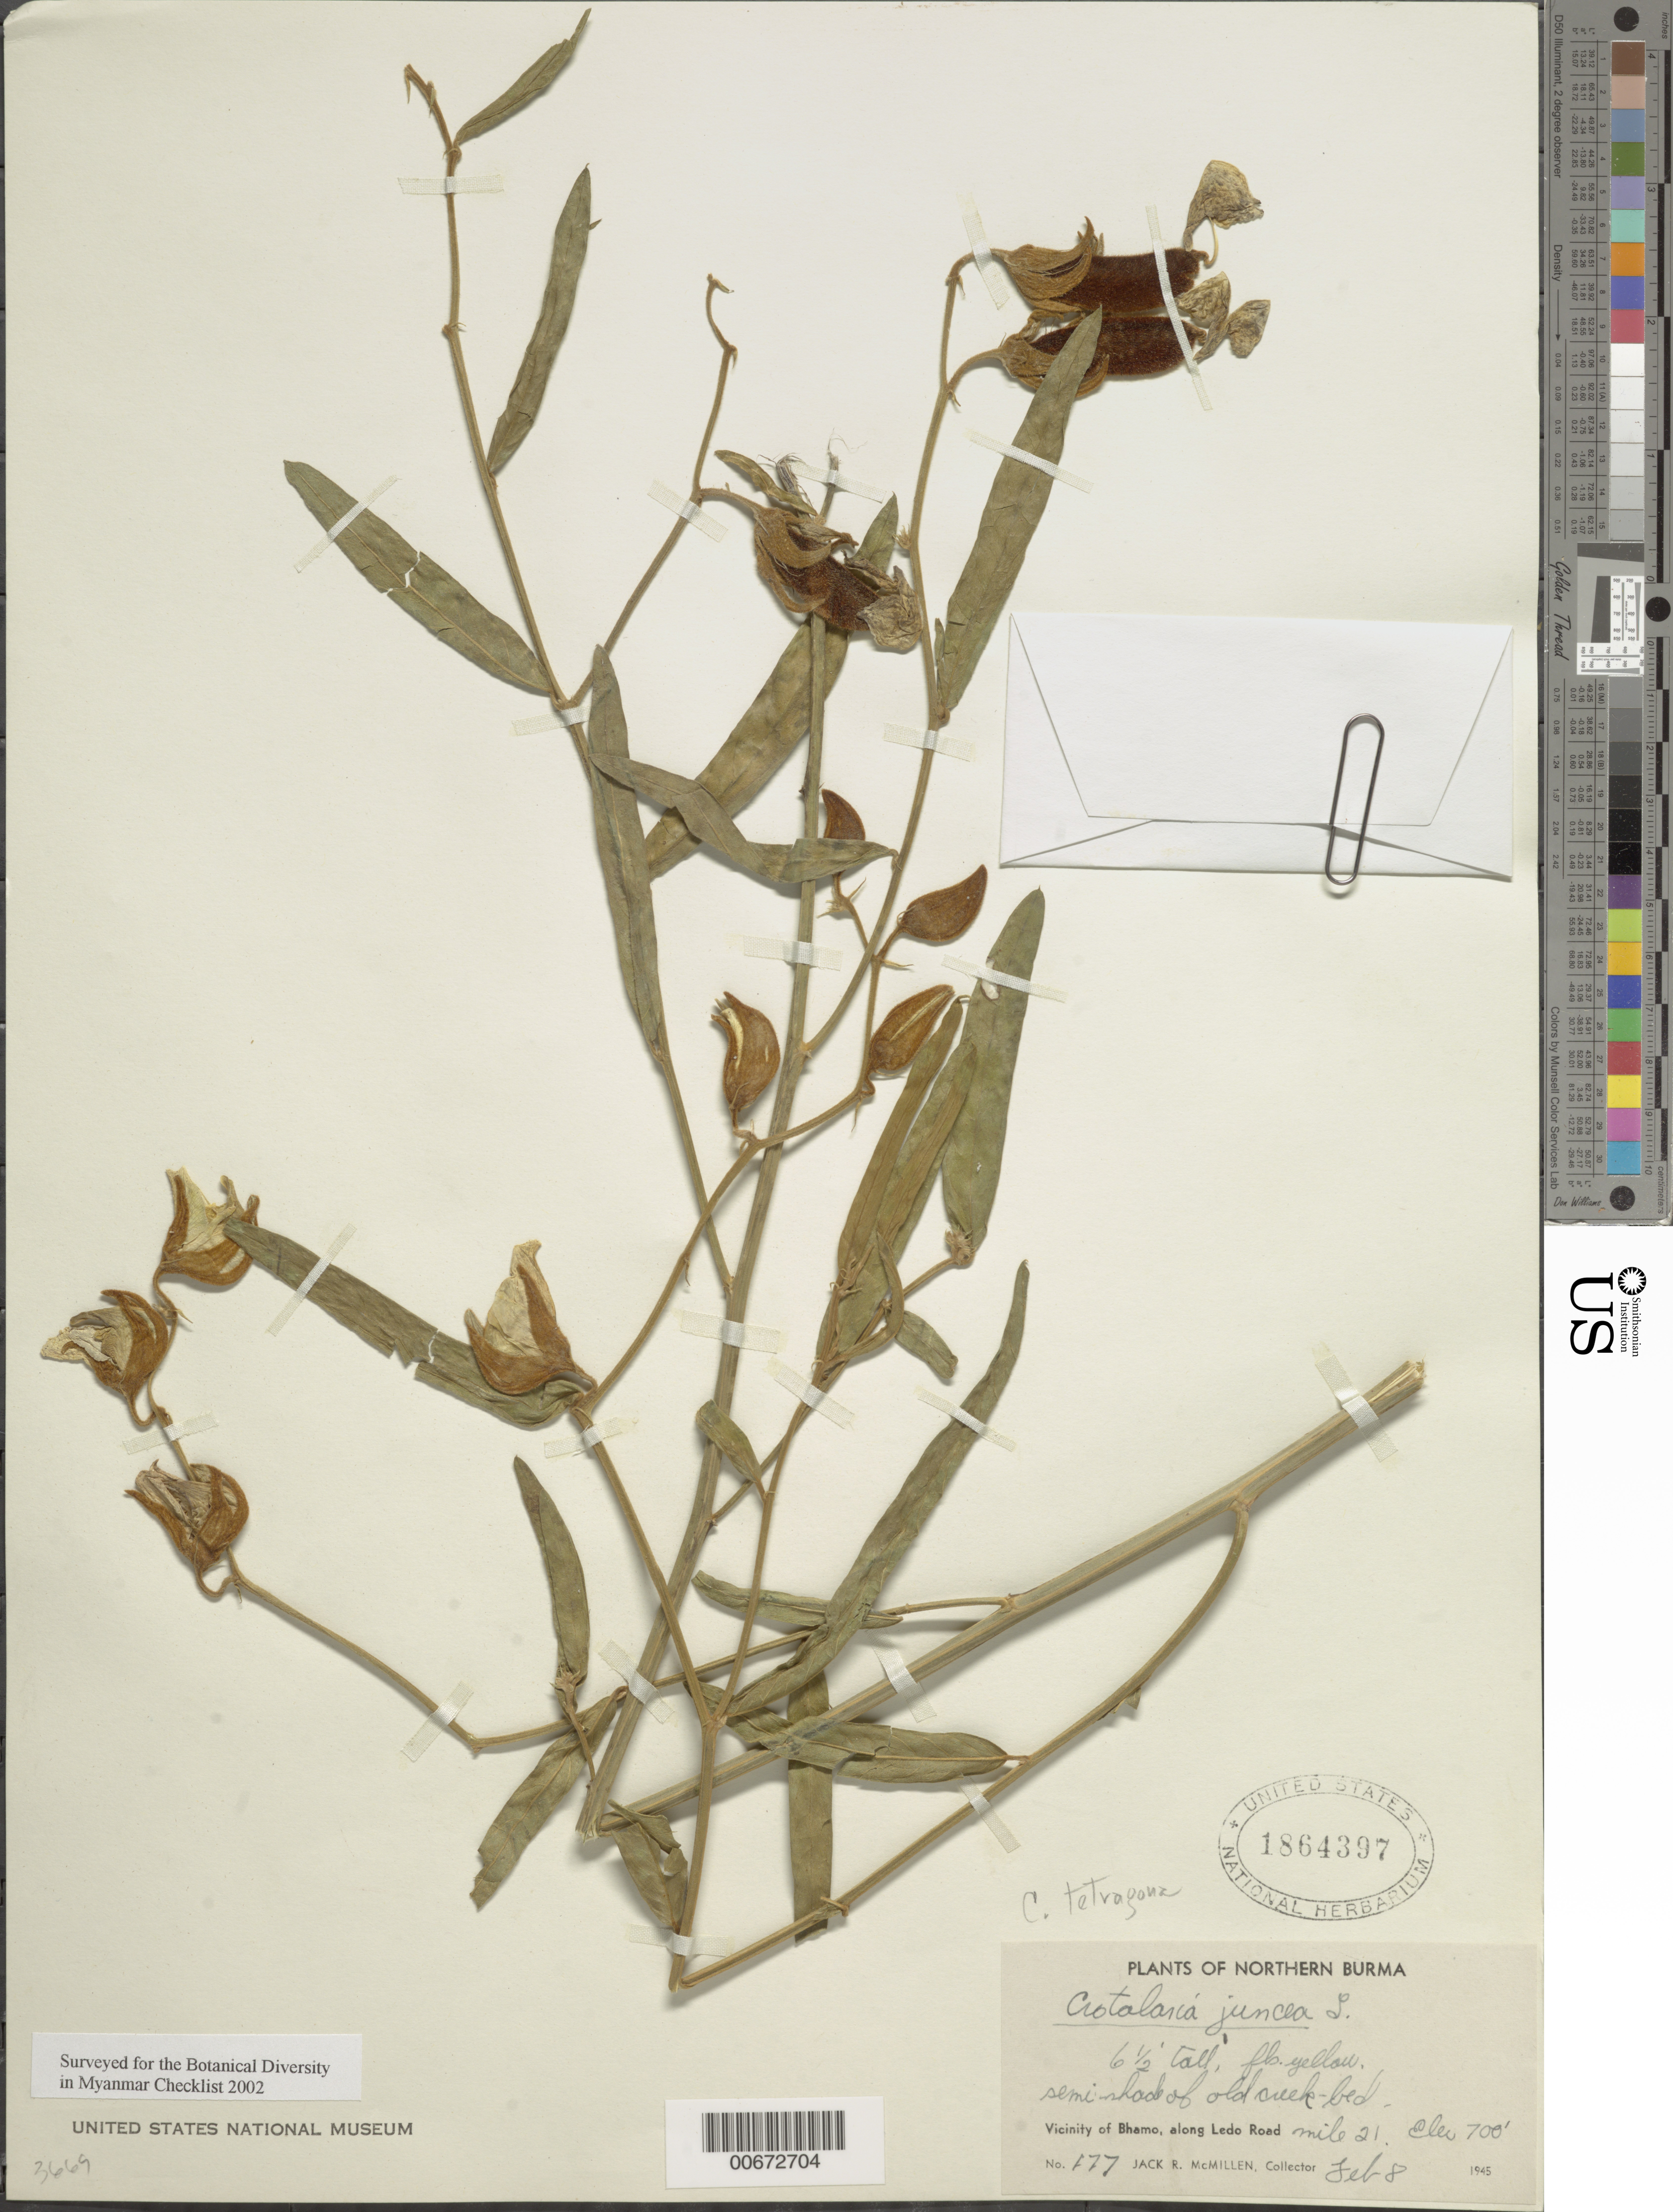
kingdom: Plantae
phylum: Tracheophyta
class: Magnoliopsida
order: Fabales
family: Fabaceae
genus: Crotalaria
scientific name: Crotalaria tetragona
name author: Roxb. ex Andrews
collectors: J. McMillen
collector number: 177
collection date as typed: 08 Feb 1945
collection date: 1945-02-08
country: Myanmar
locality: Northern Burma, Bhamo, along Ledo Road.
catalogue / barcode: US 1864397